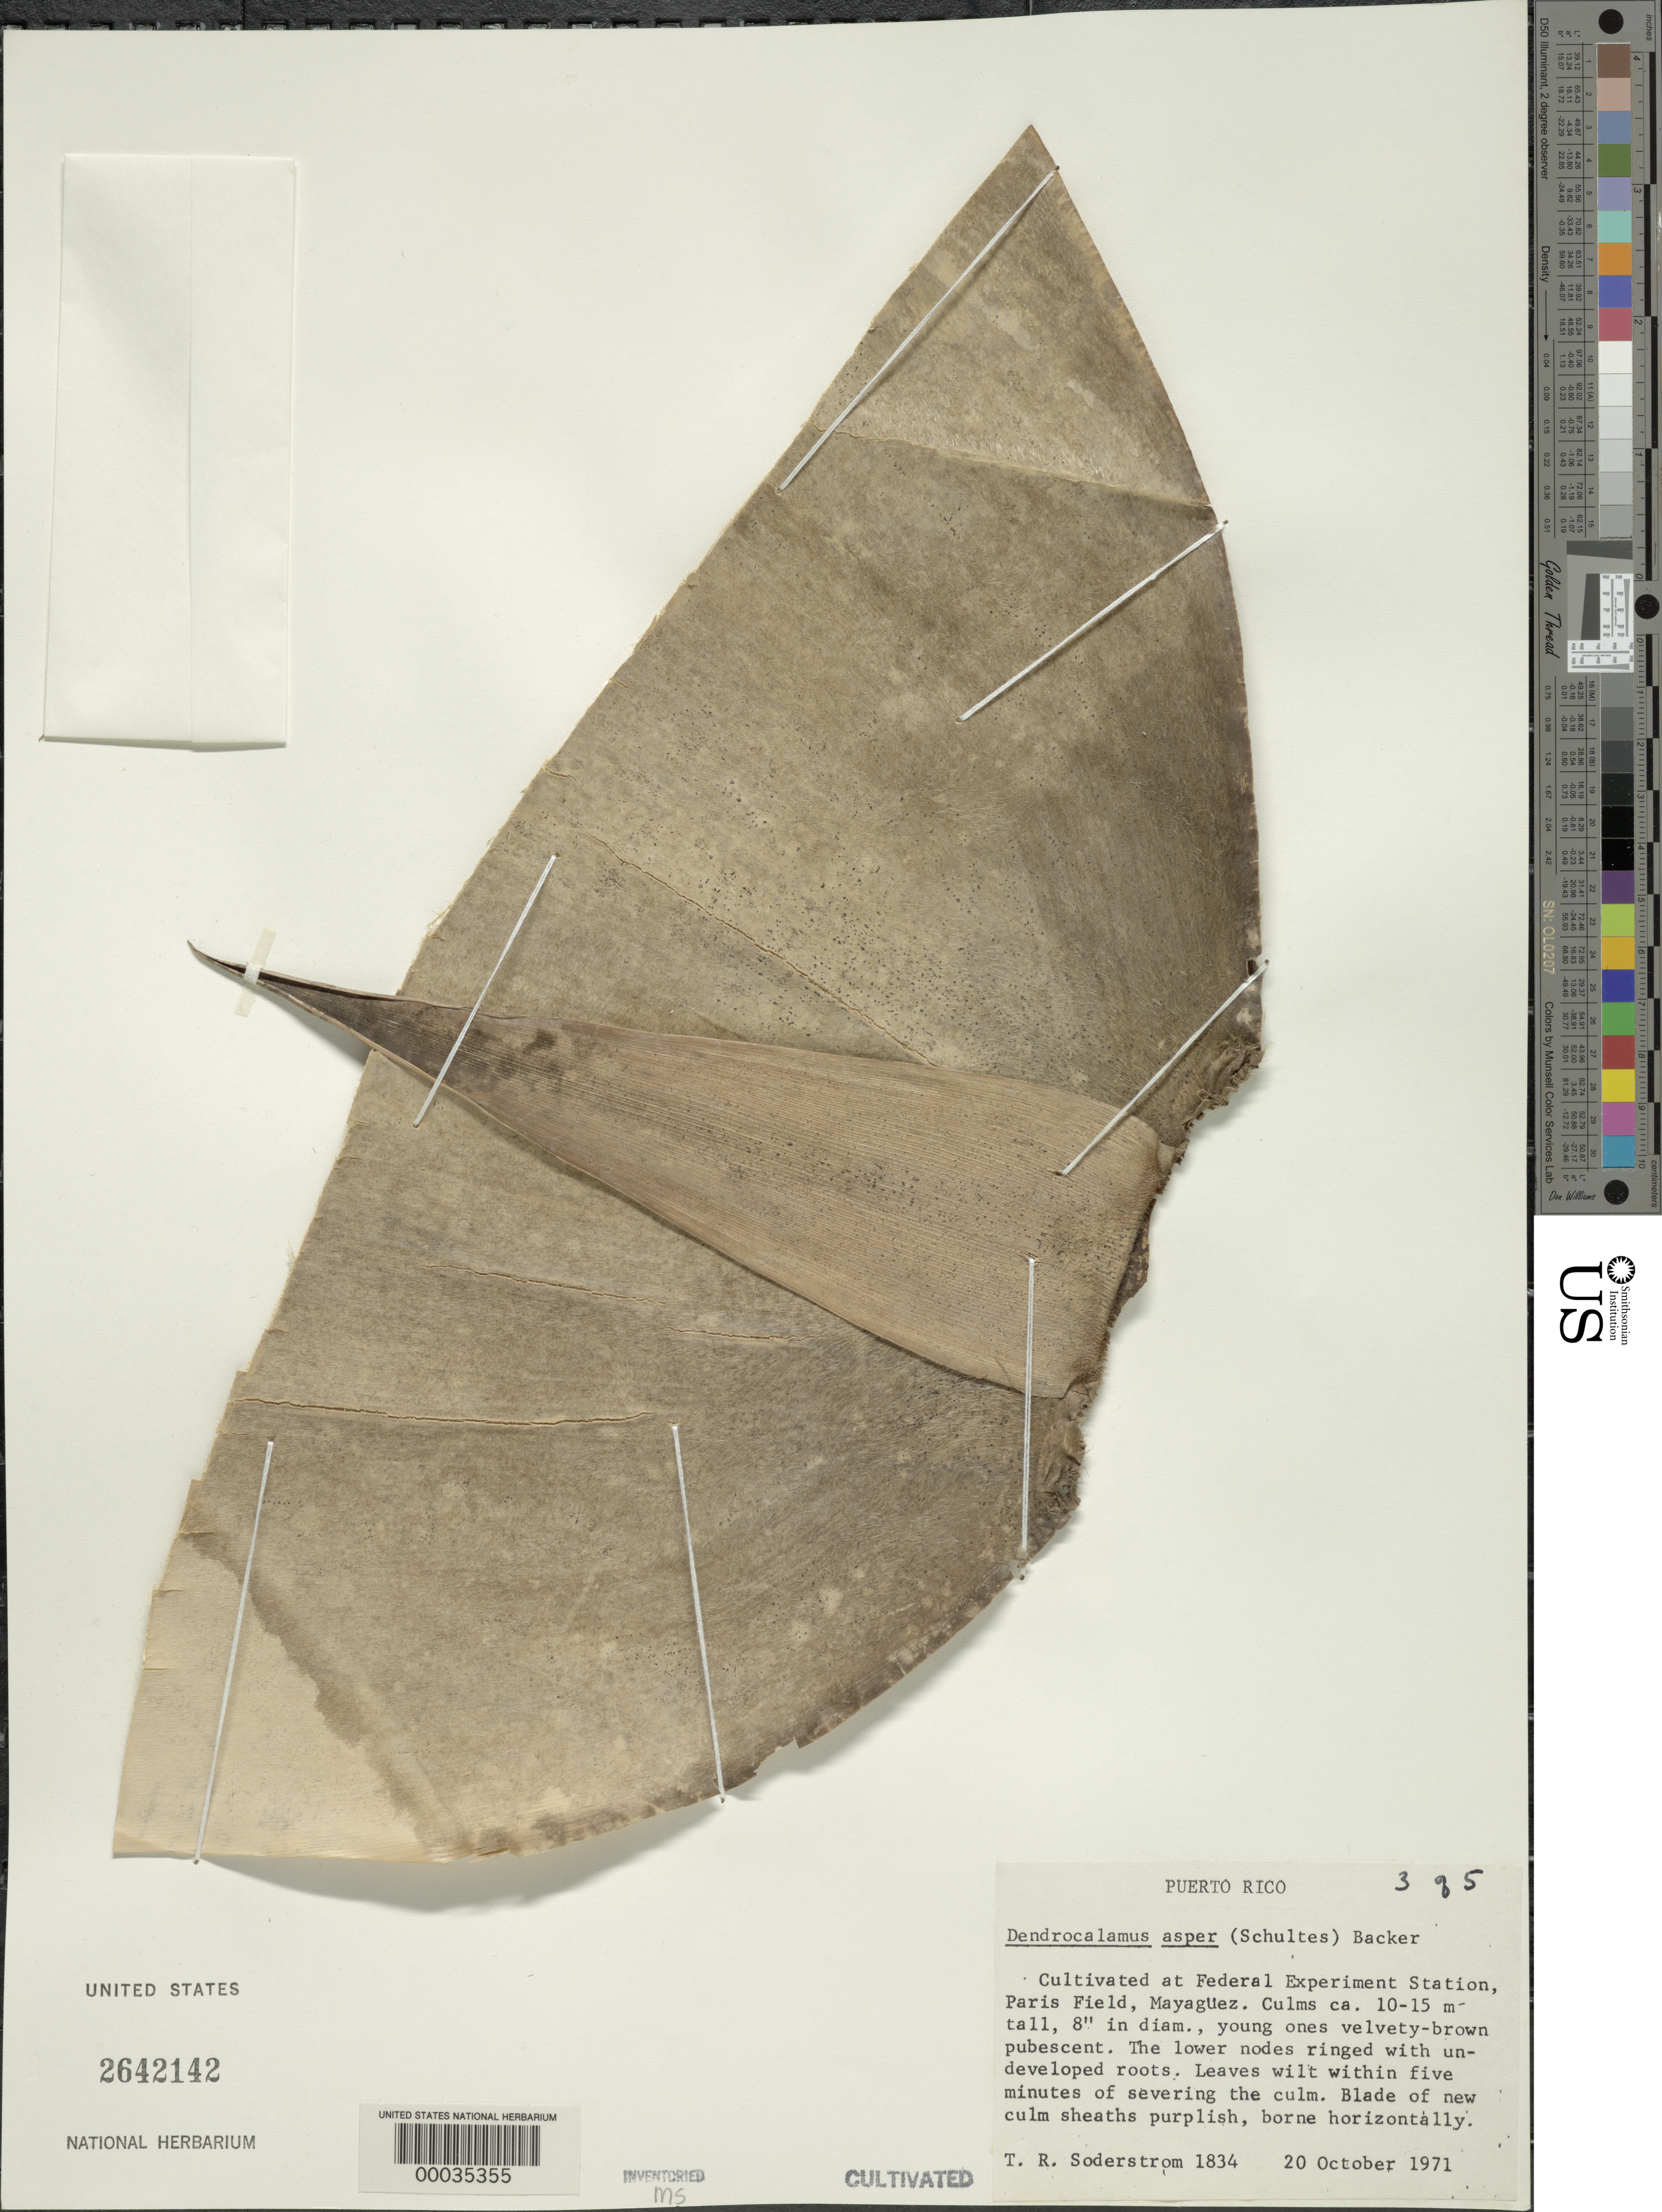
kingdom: Plantae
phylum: Tracheophyta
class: Liliopsida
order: Poales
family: Poaceae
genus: Dendrocalamus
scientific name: Dendrocalamus asper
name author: (Schult. & Schult. f.) Backer ex K. Heyne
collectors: T. R. Soderstrom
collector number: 1834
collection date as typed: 20 Oct 1971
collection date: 1971-10-20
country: Puerto Rico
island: Greater Antilles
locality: Federal experimental station, paris field-mayaguez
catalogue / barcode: US 2642142